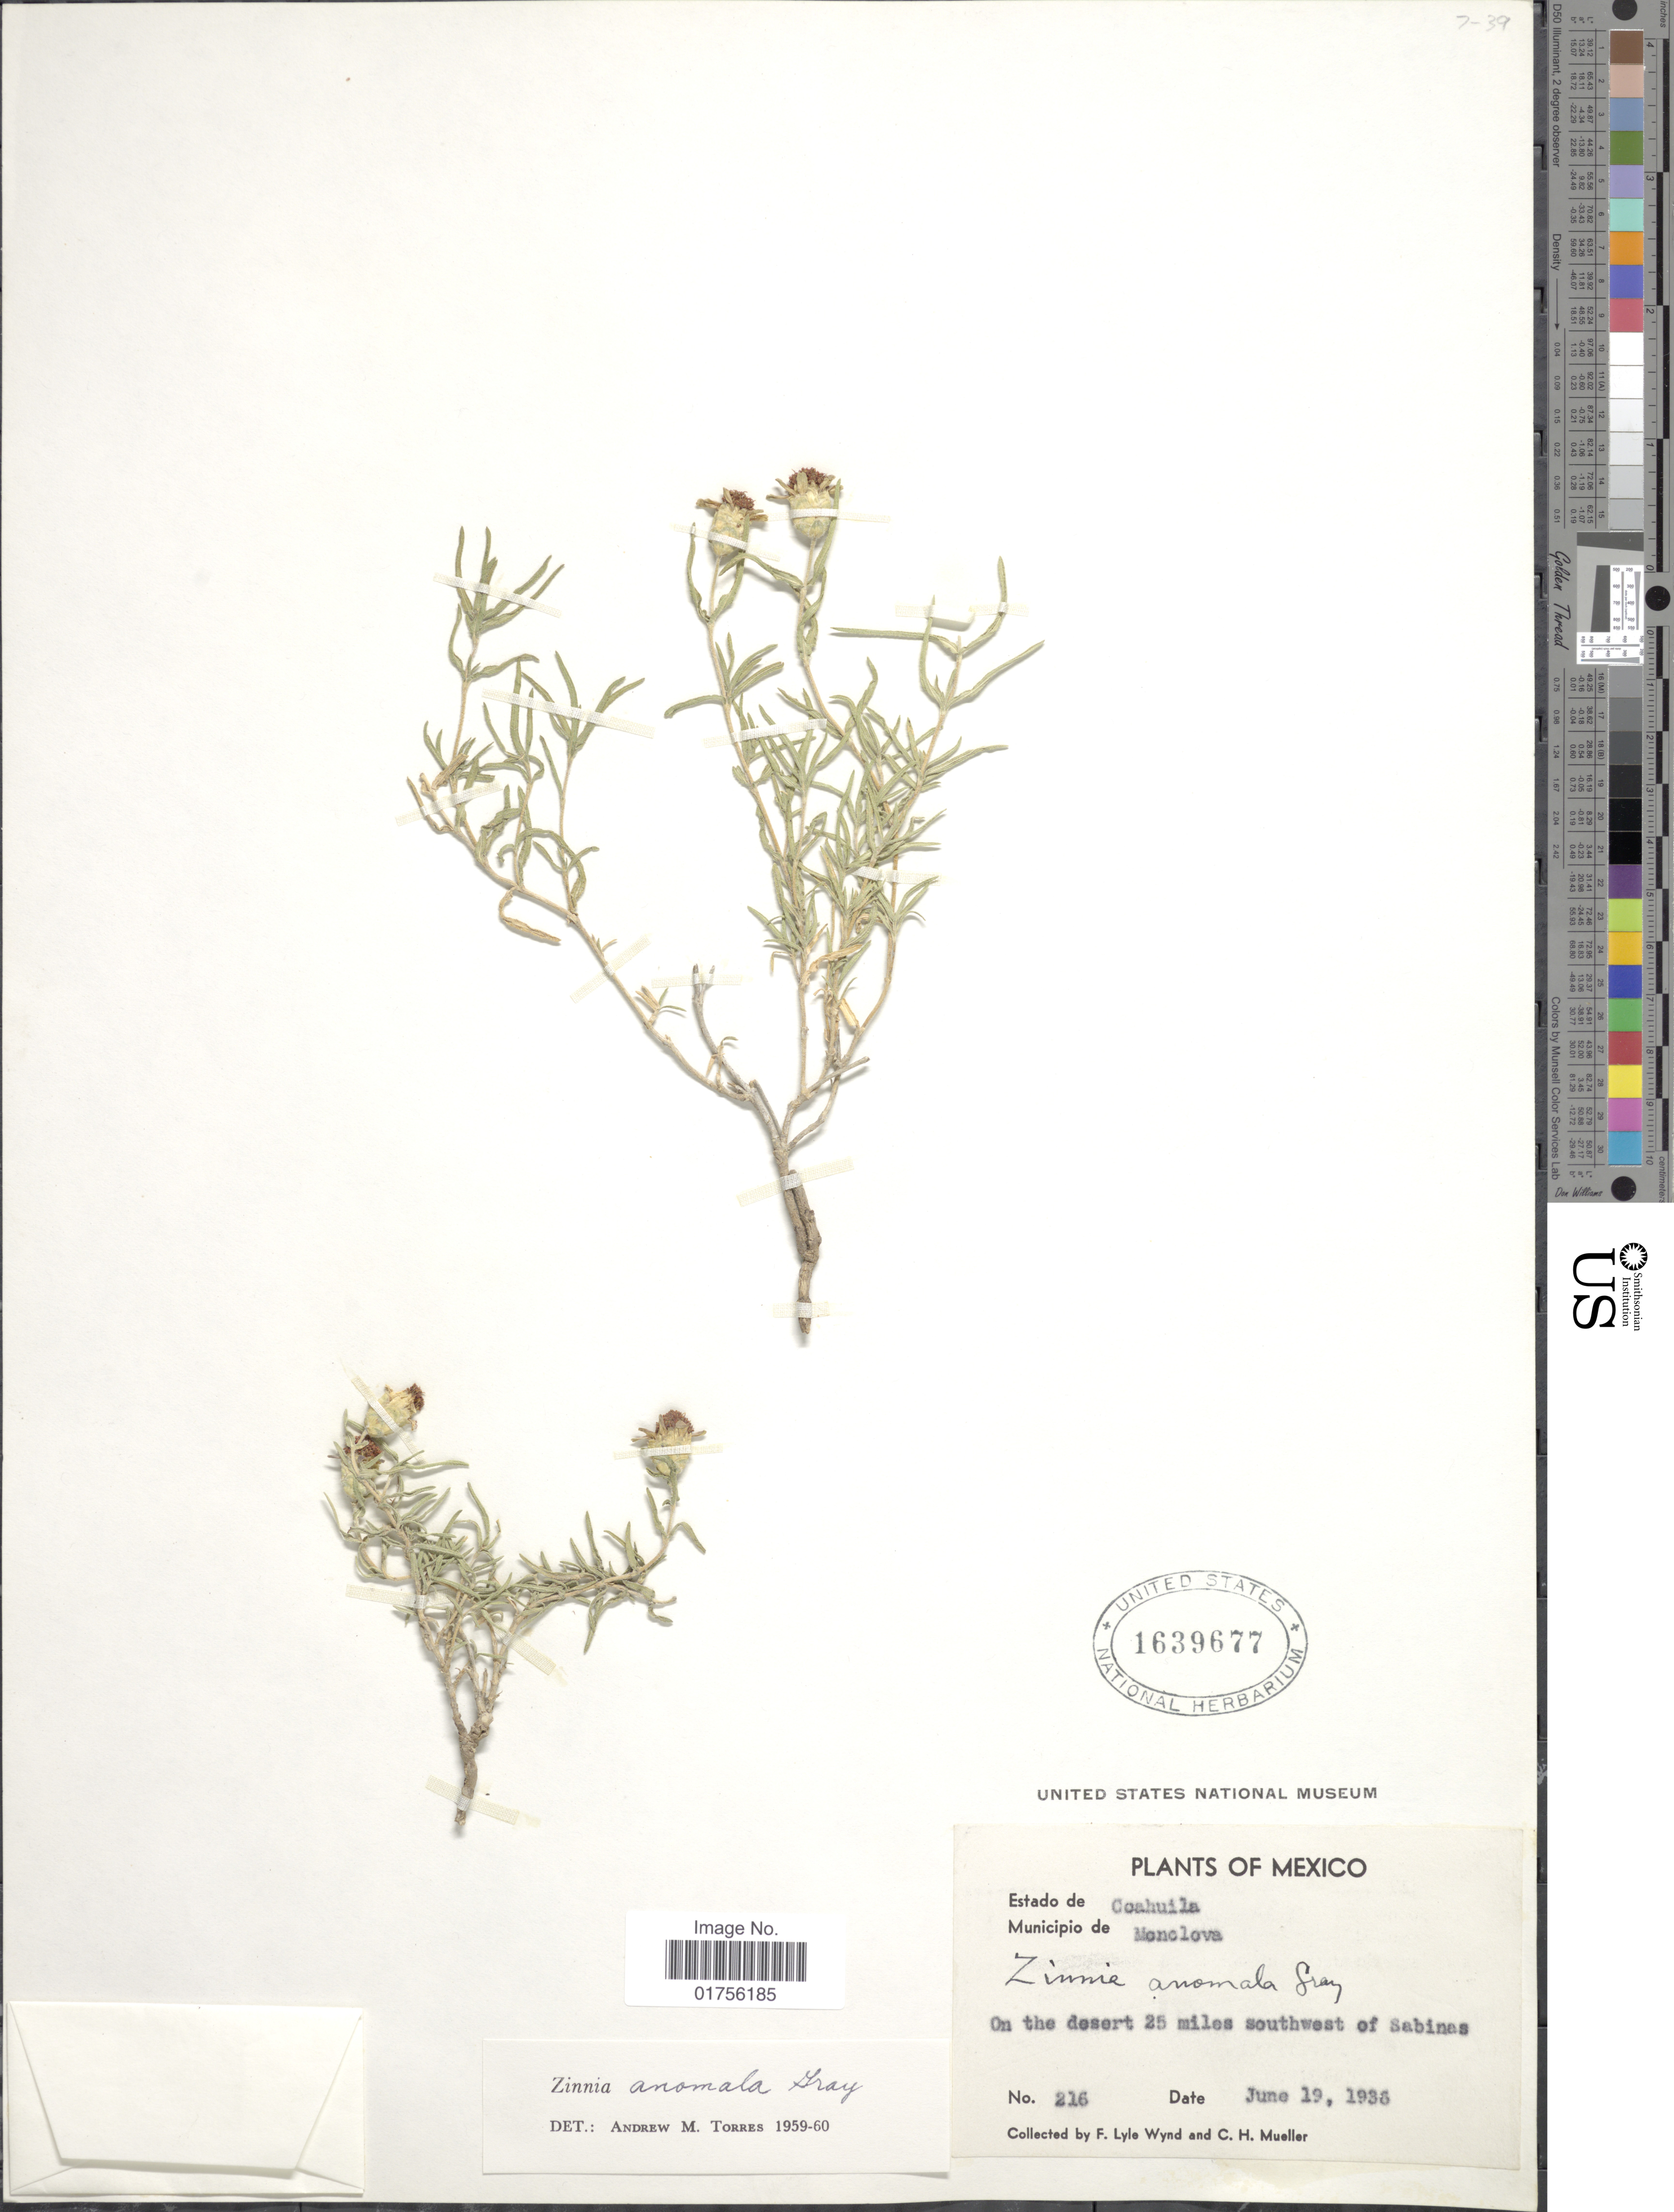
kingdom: Plantae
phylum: Tracheophyta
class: Magnoliopsida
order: Asterales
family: Asteraceae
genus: Zinnia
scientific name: Zinnia anomala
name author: A. Gray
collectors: F. L. Wynd & C. H. Mueller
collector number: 216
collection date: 1938-06-19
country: Mexico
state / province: Coahuila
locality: Estado de Coahuila, Municipio de Monclova, On the desert 25 miles southwest of Sabinas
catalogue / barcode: US 1639677